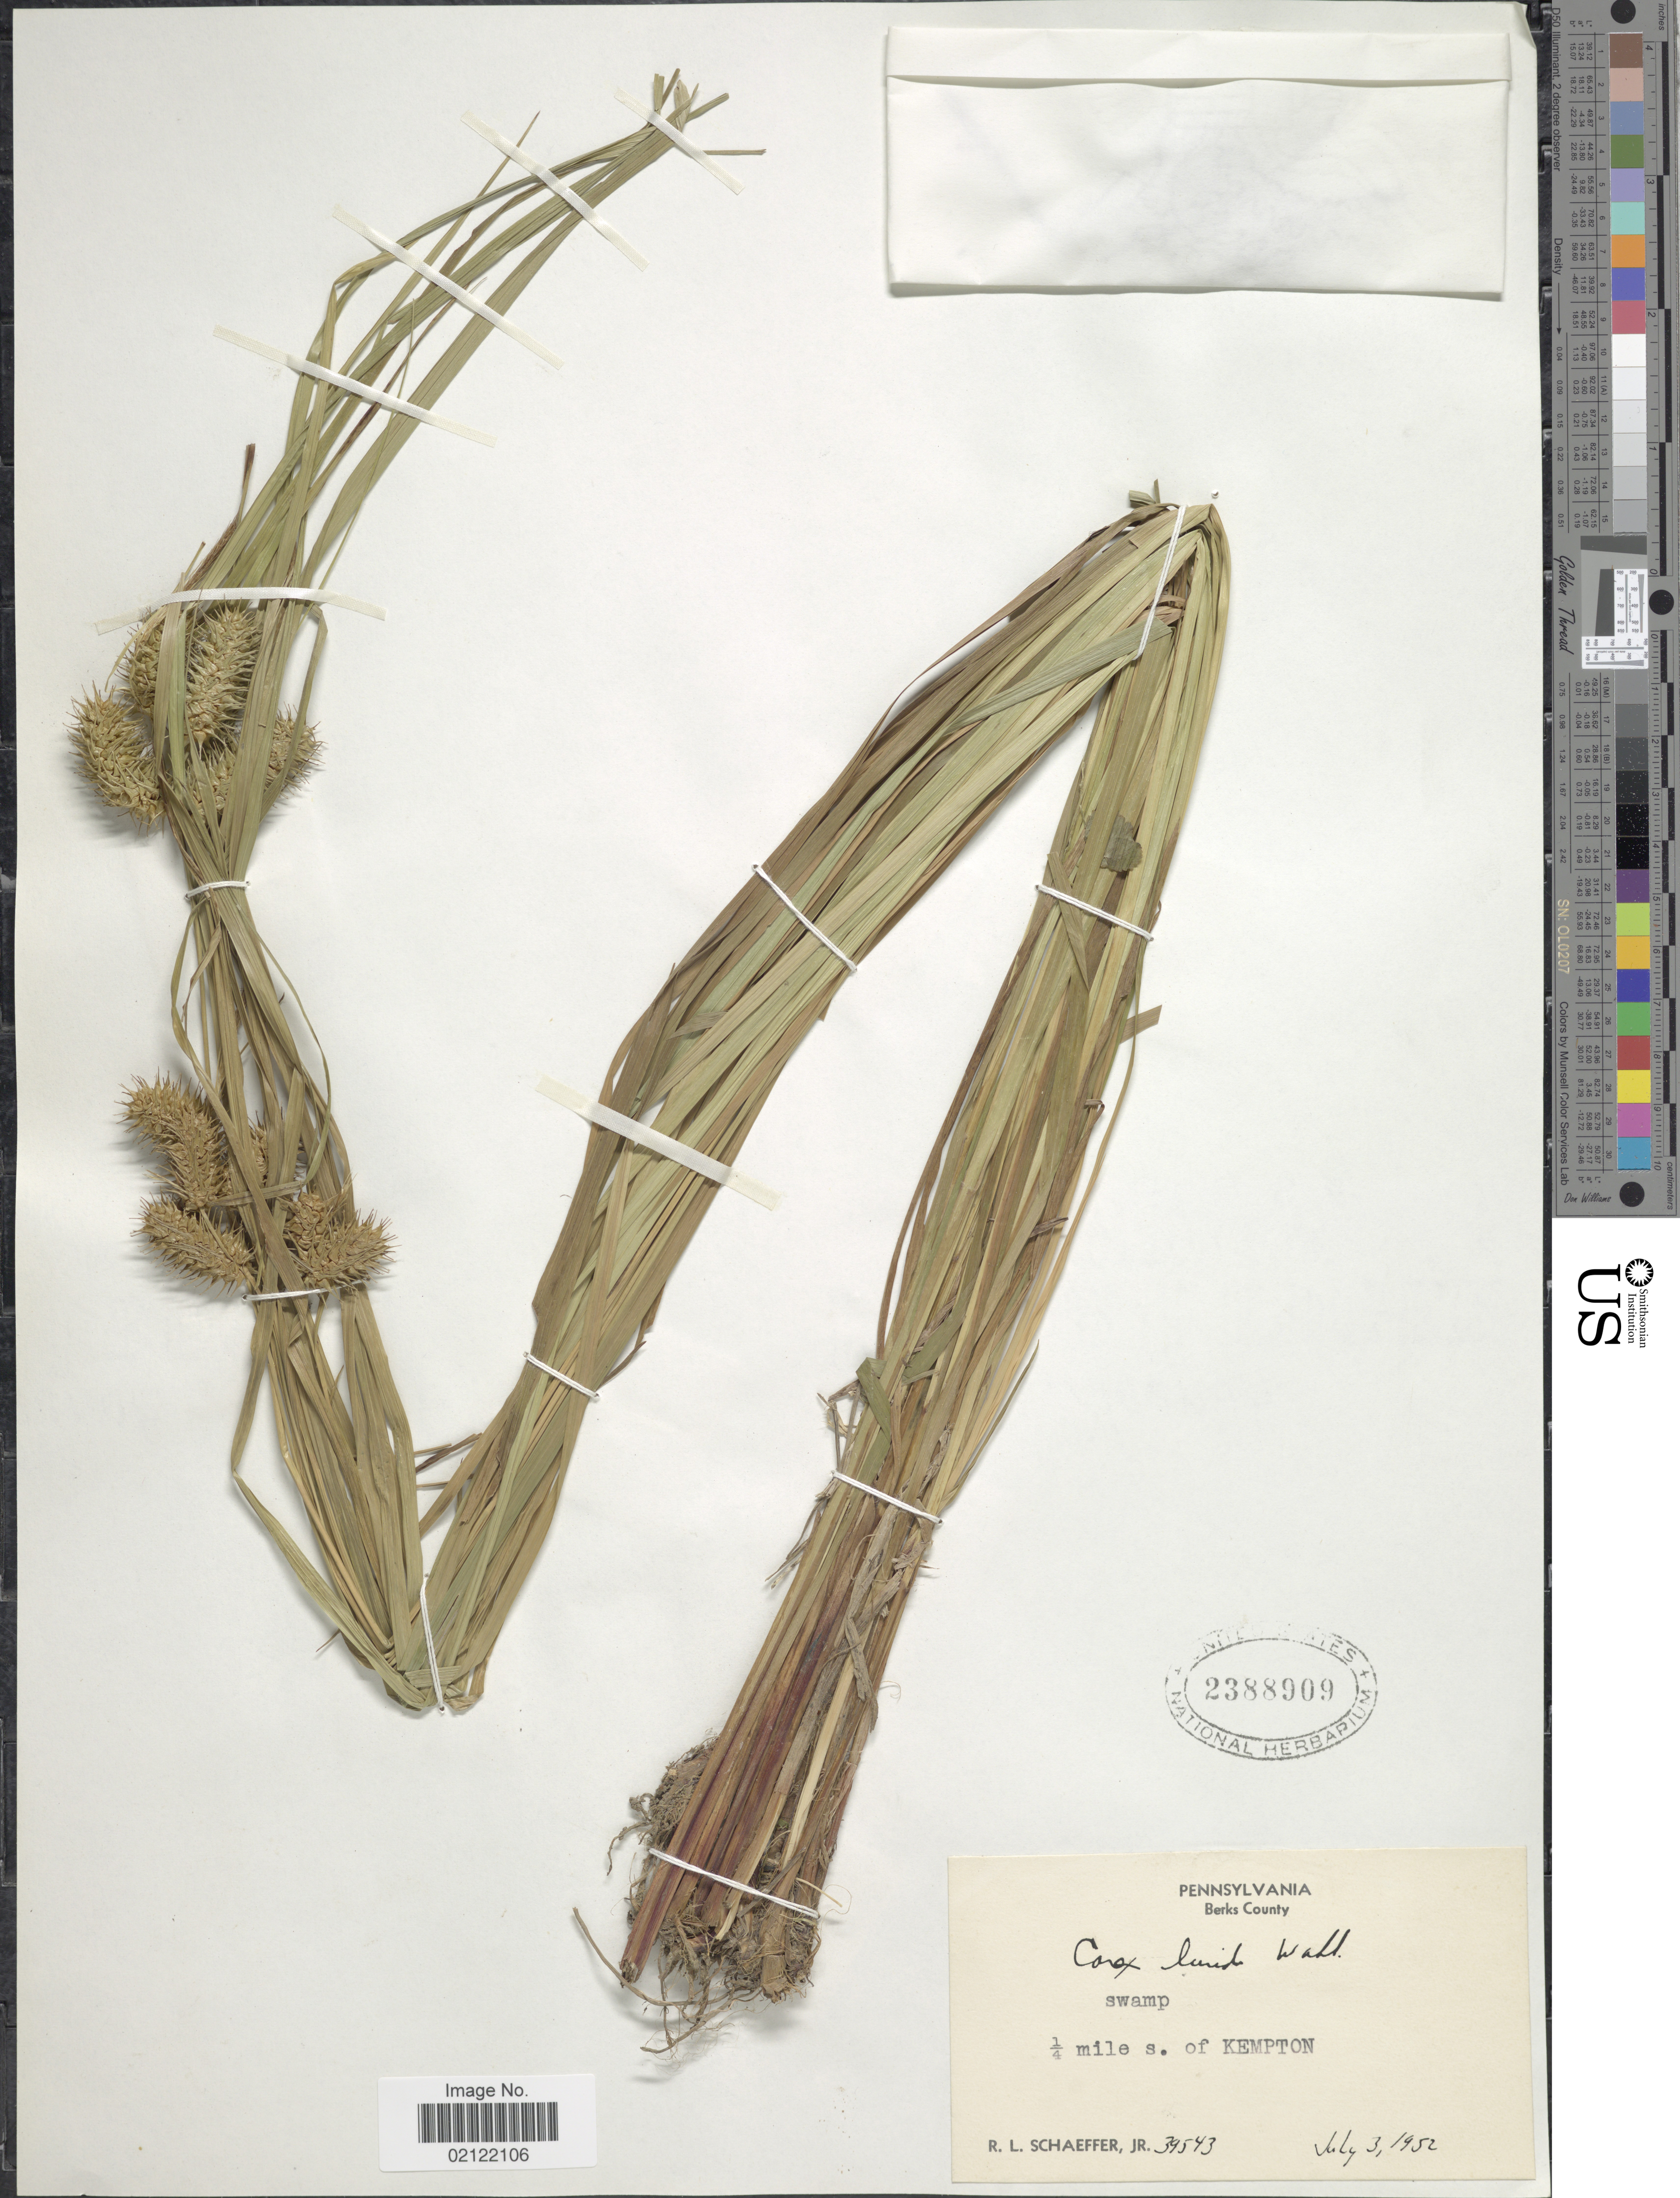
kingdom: Plantae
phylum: Tracheophyta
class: Liliopsida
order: Poales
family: Cyperaceae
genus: Carex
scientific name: Carex lurida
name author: Wahlenb.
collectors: R. L. Schaeffer Jr.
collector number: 39543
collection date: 1953-07-03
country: United States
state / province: Pennsylvania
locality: Berks County. Swamp. ¼ mile s. of Kempton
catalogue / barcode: US 2388909